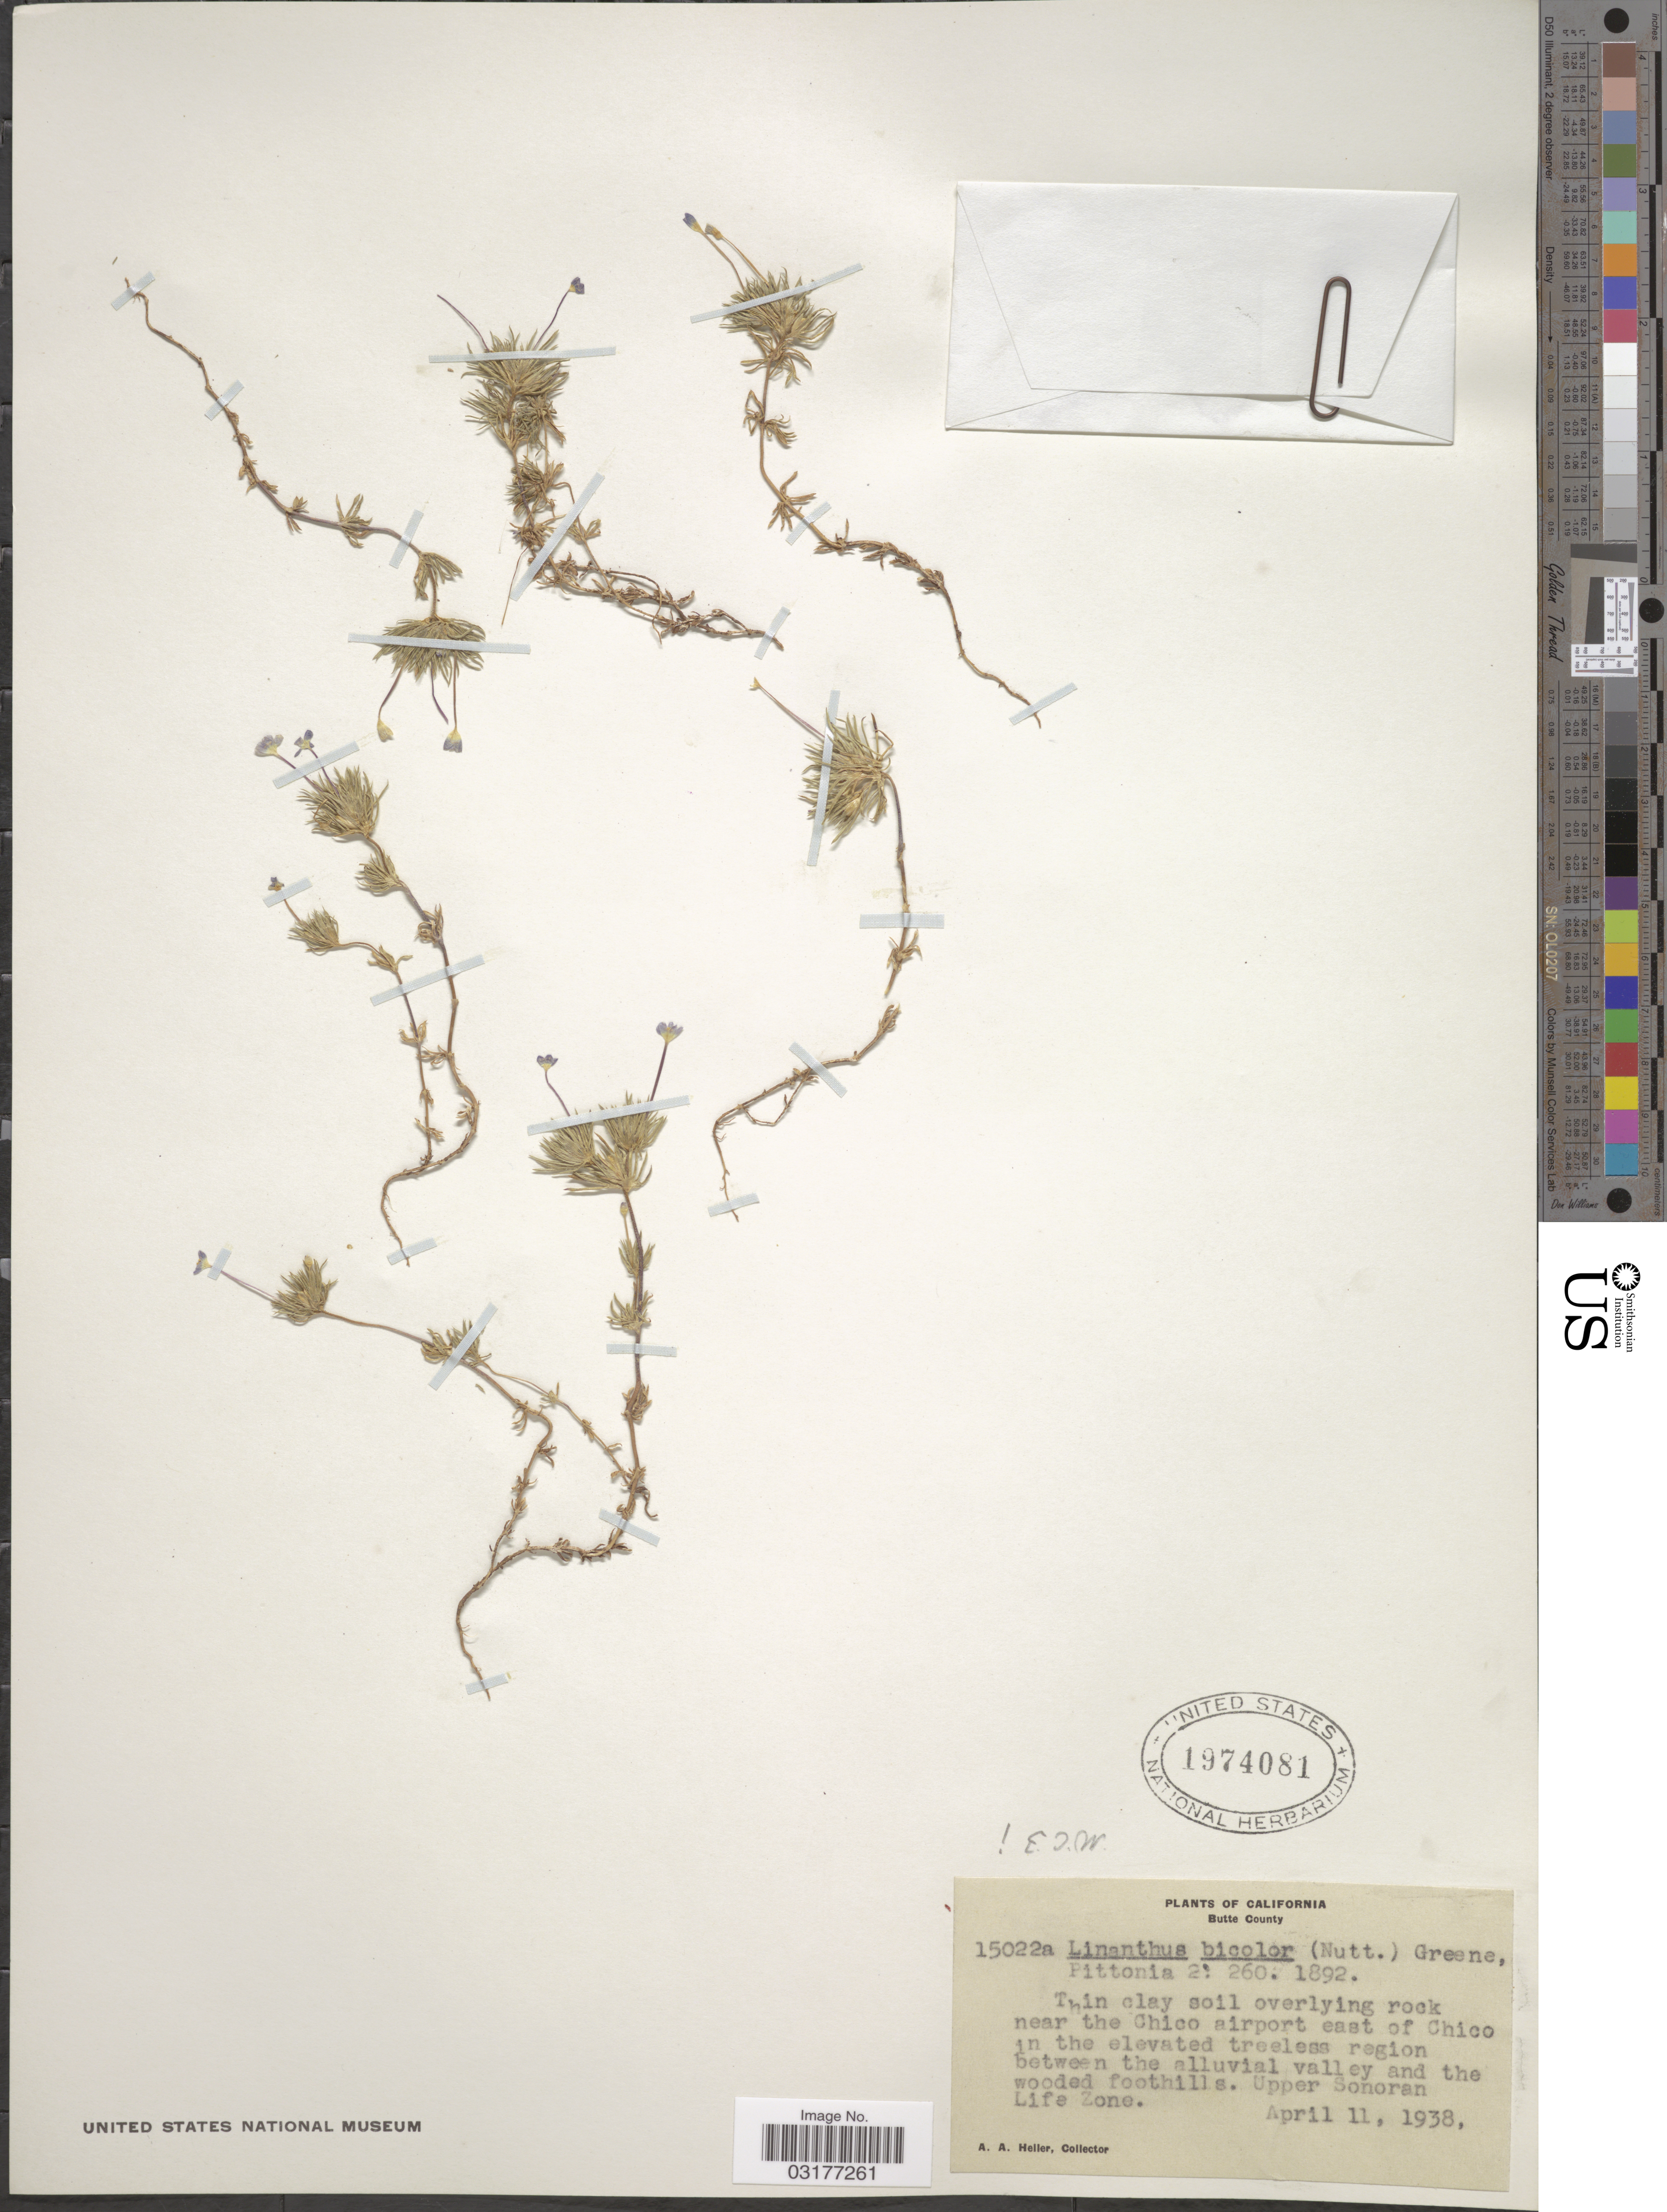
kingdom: Plantae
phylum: Tracheophyta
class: Magnoliopsida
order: Ericales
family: Polemoniaceae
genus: Leptosiphon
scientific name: Leptosiphon bicolor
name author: Nutt.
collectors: A. A. Heller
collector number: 15022a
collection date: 1938-04-11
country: United States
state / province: California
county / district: Butte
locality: Butte County. Near the Chico airport east of Chico in the elevated treeless region between the alluvial valley and the wooded foothills. Upper Sonoran Life Zone.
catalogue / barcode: US 1974081